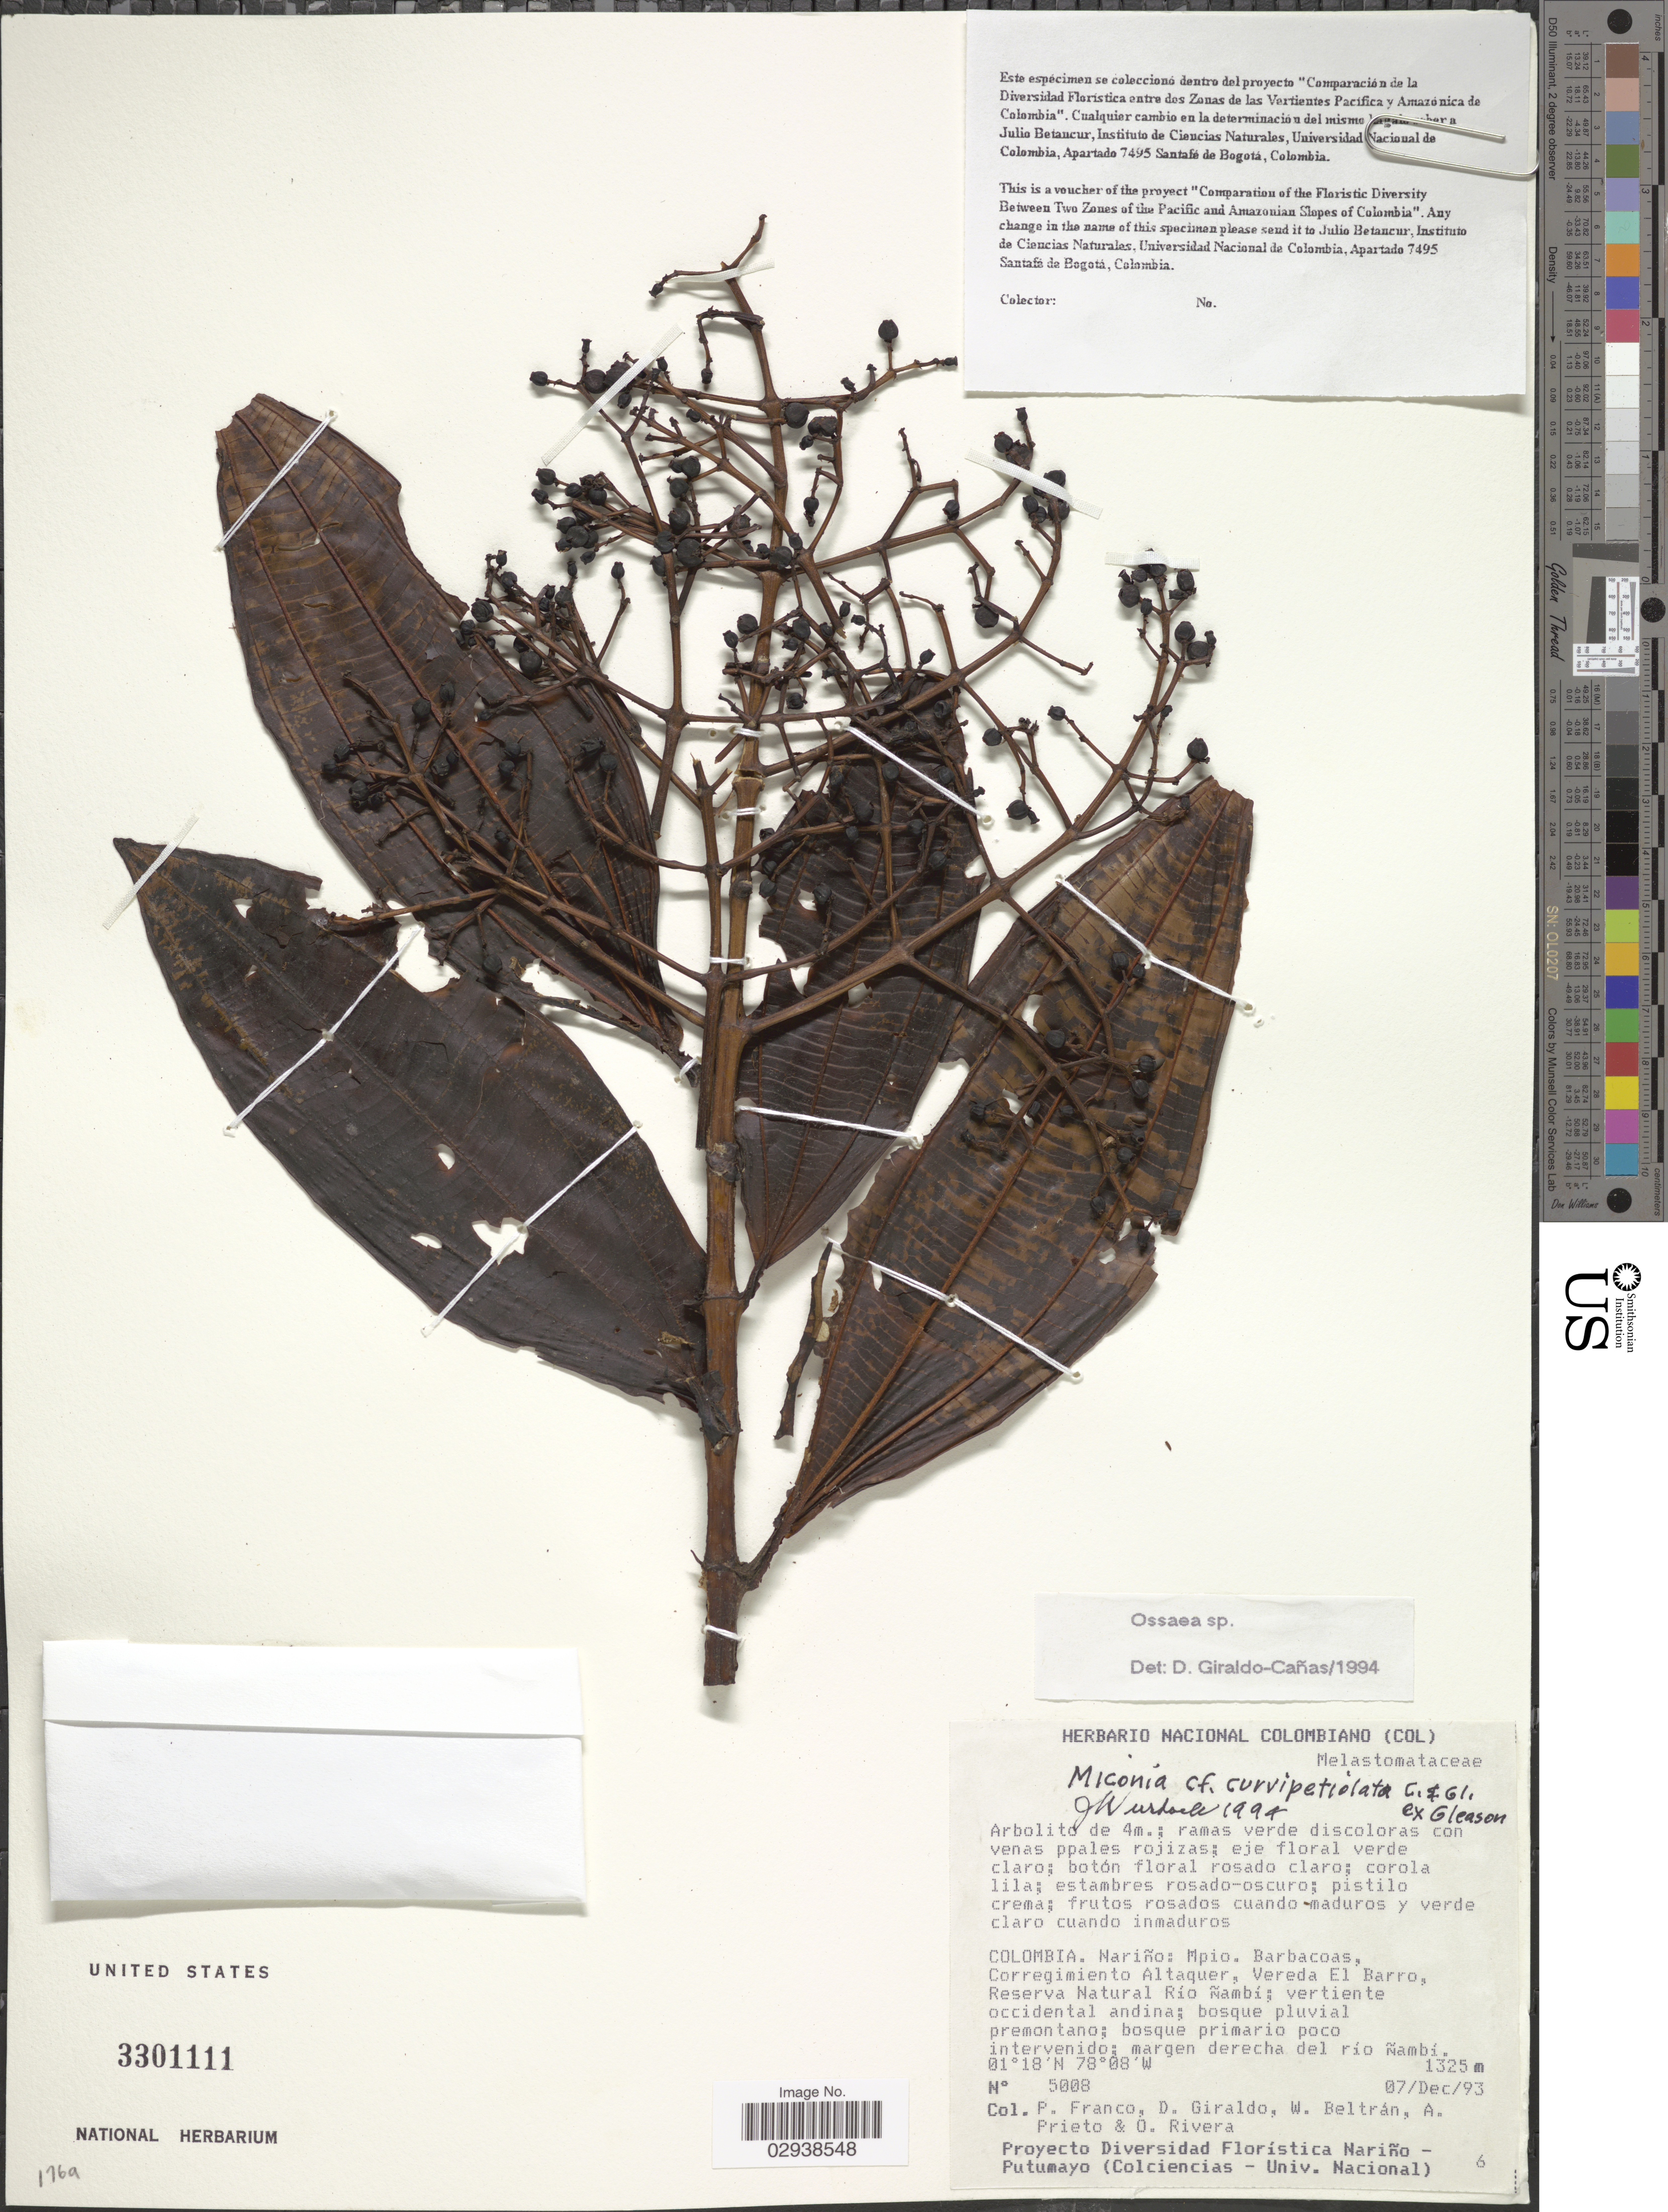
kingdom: Plantae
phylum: Tracheophyta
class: Magnoliopsida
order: Myrtales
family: Melastomataceae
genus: Miconia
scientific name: Miconia curvipetiolata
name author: Cogn. & Gleason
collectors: P. Franco, D. Giraldo, W. Beltran, A. Prieto & O. Rivera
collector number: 5008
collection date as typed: Transcribed d/m/y: 7/12/93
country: Colombia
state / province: Nariño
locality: Nariño: Mpio, Barbacoas, Corregimiento Altaquer, Vereda El Barro, Reserva Natural Río Ñambi; vertiente occidental andina.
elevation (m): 1325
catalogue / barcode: US 3301111